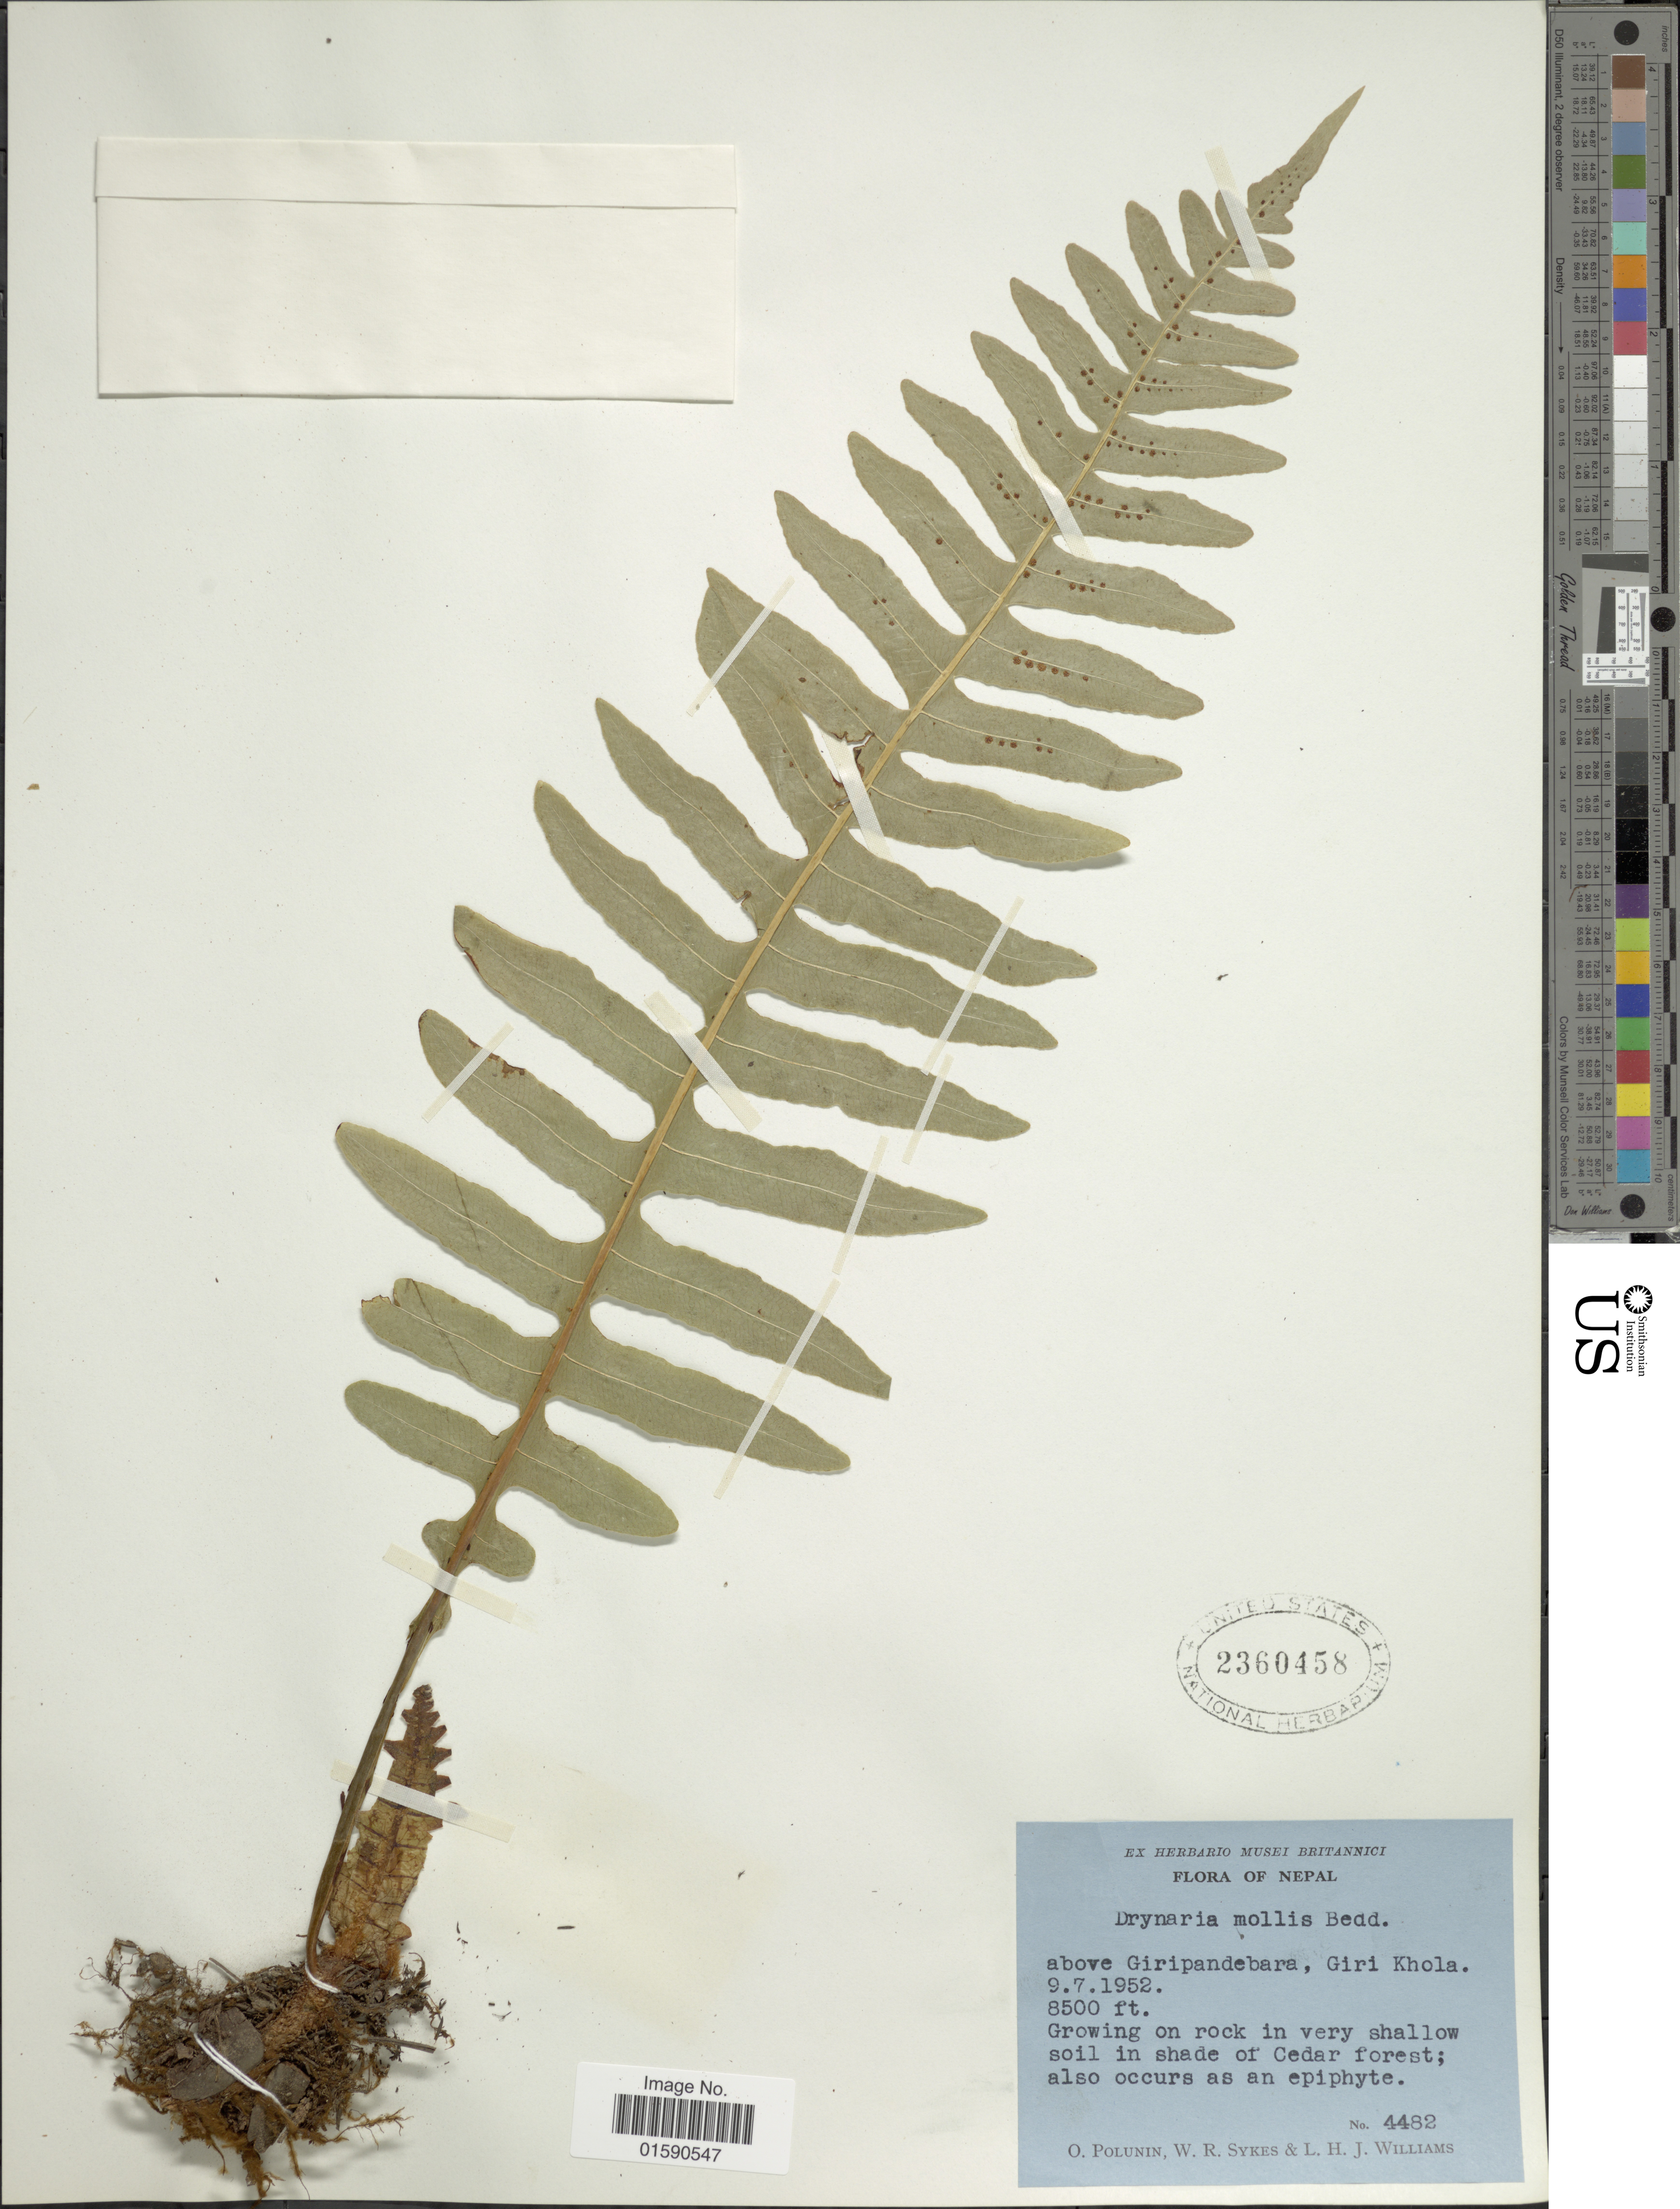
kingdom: Plantae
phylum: Tracheophyta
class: Polypodiopsida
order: Polypodiales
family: Polypodiaceae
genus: Drynaria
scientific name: Drynaria mollis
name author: Bedd.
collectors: O. V. Polunin, W. R. Sykes & L. H. J. Williams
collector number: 4482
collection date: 1952-07-09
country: Nepal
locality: Above Giripandebara, Giri Khola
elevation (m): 2591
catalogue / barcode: US 2360458